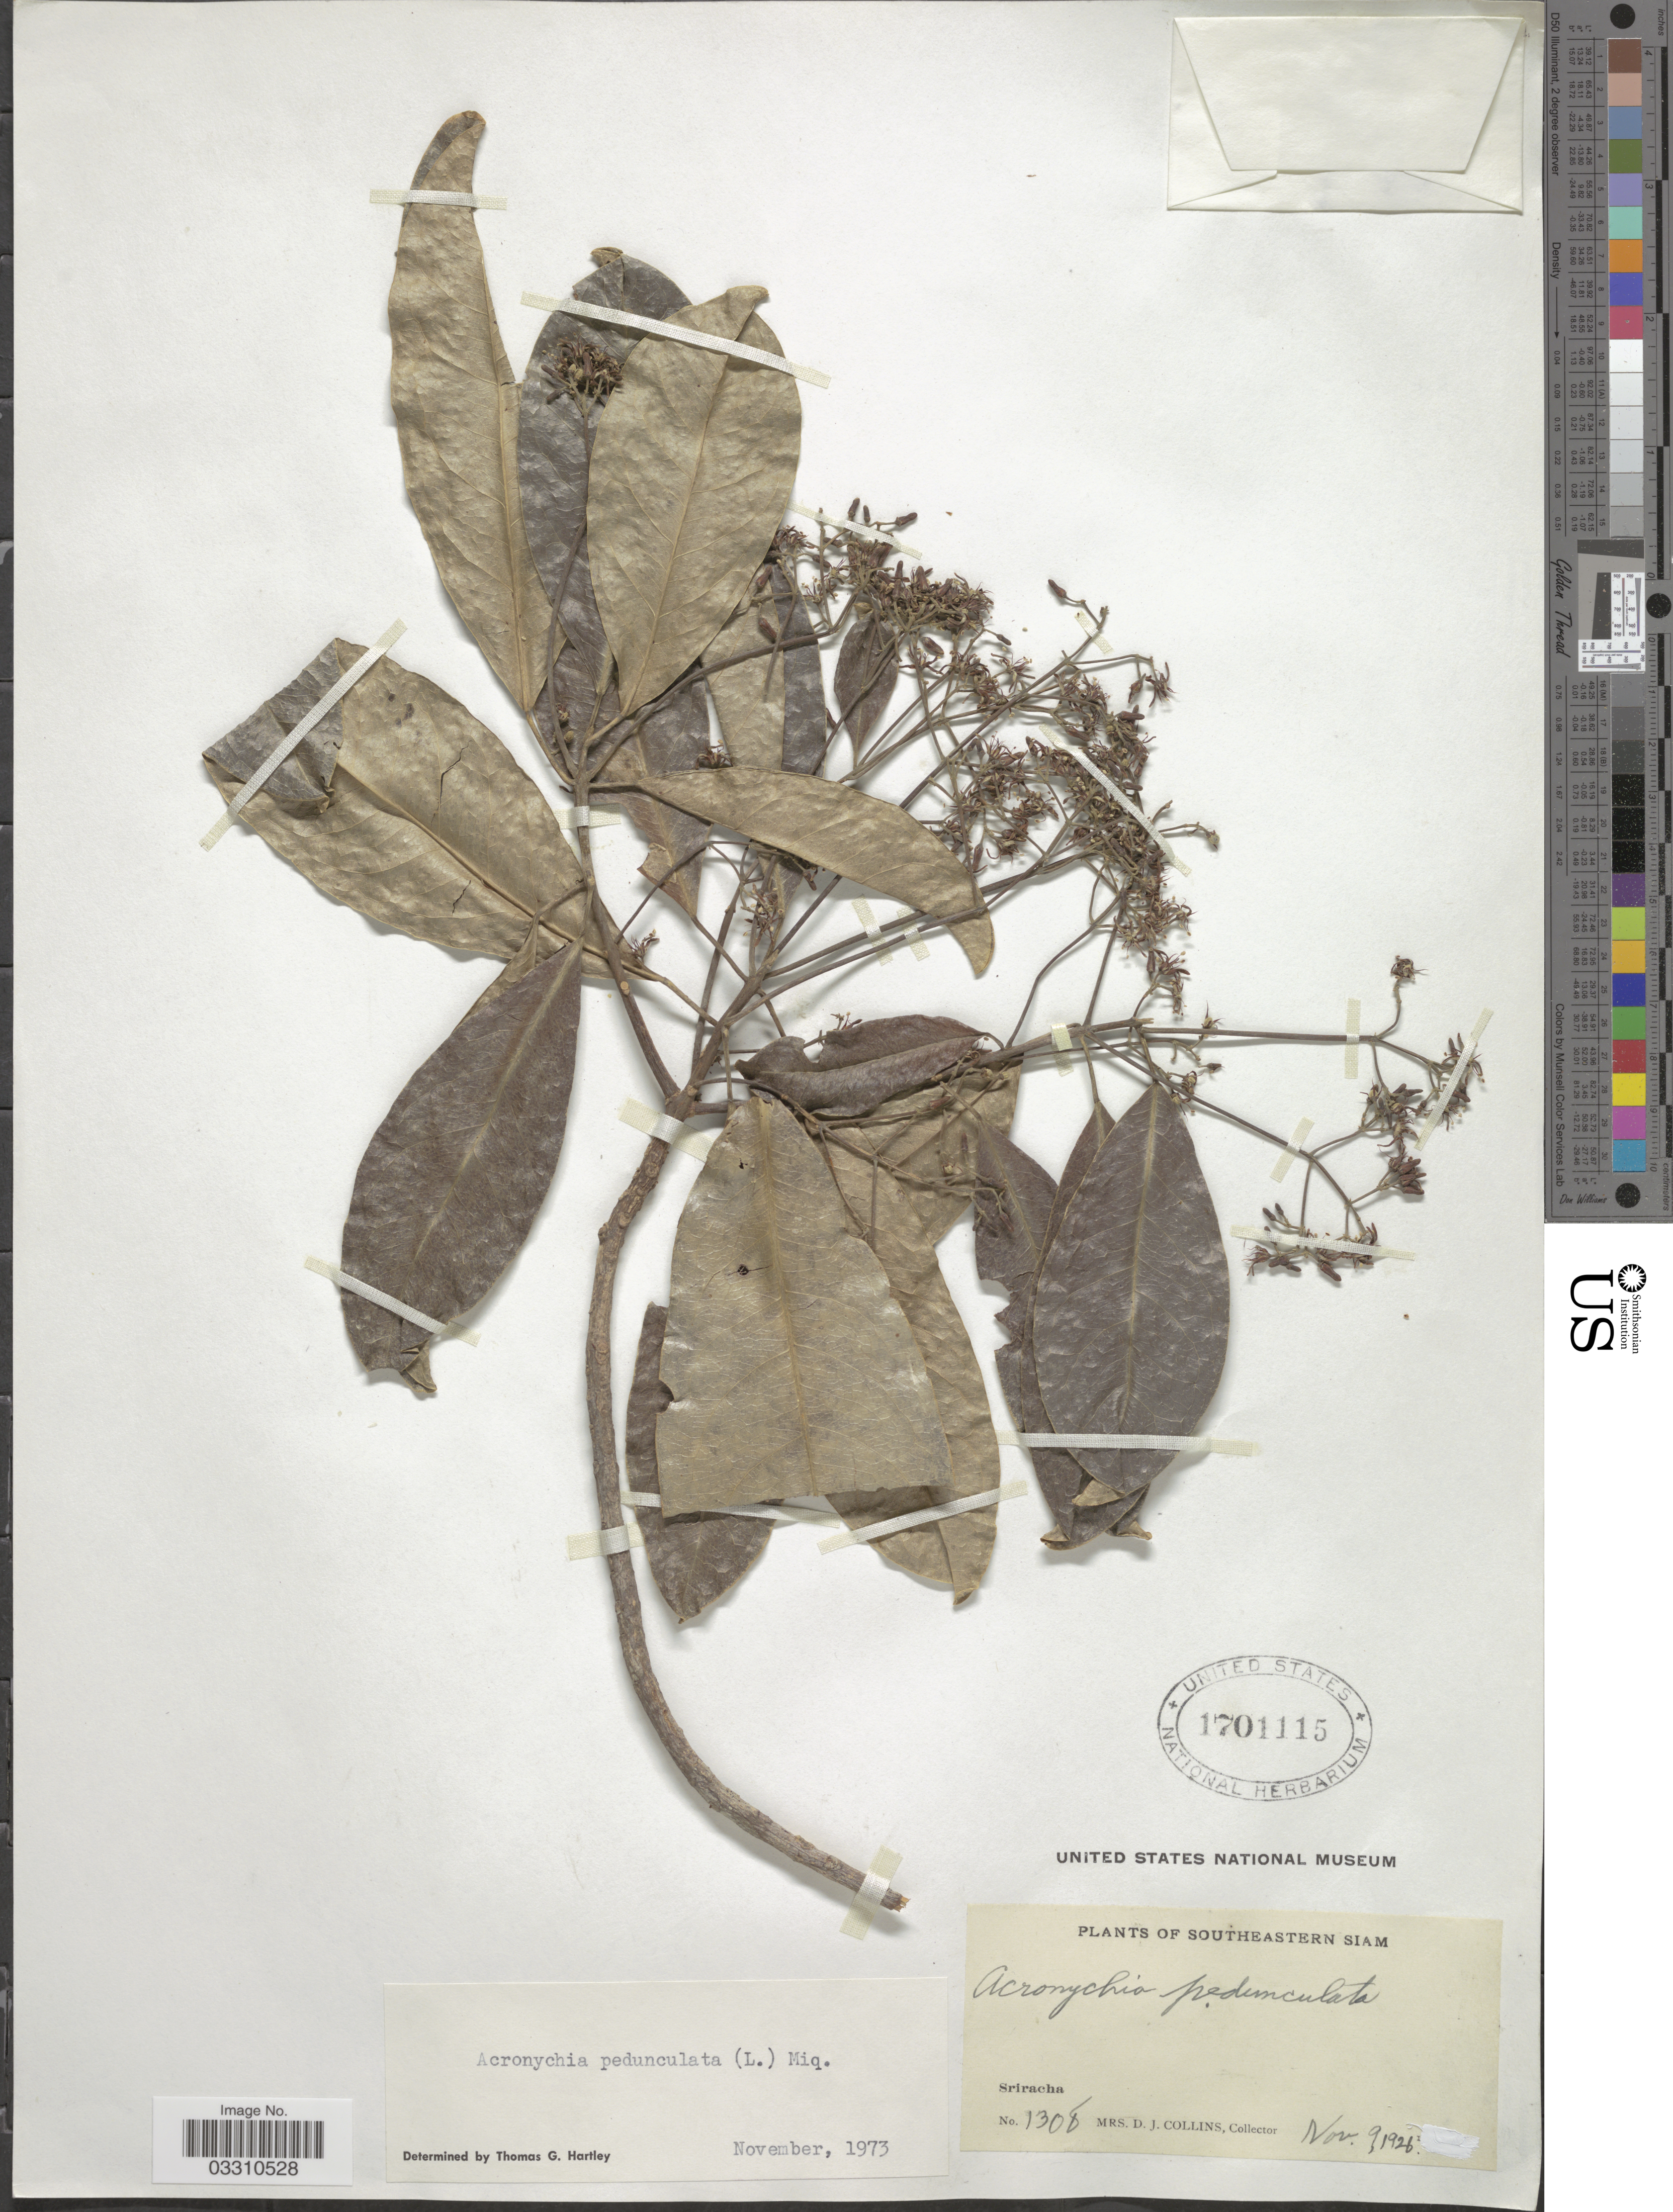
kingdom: Plantae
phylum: Tracheophyta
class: Magnoliopsida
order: Sapindales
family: Rutaceae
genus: Acronychia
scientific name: Acronychia pedunculata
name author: (L.) Miq.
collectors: Mrs. D. J. Collins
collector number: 1308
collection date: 1926-11-09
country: Thailand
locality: Southeastern Siam, Sriracha.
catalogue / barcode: US 1701115